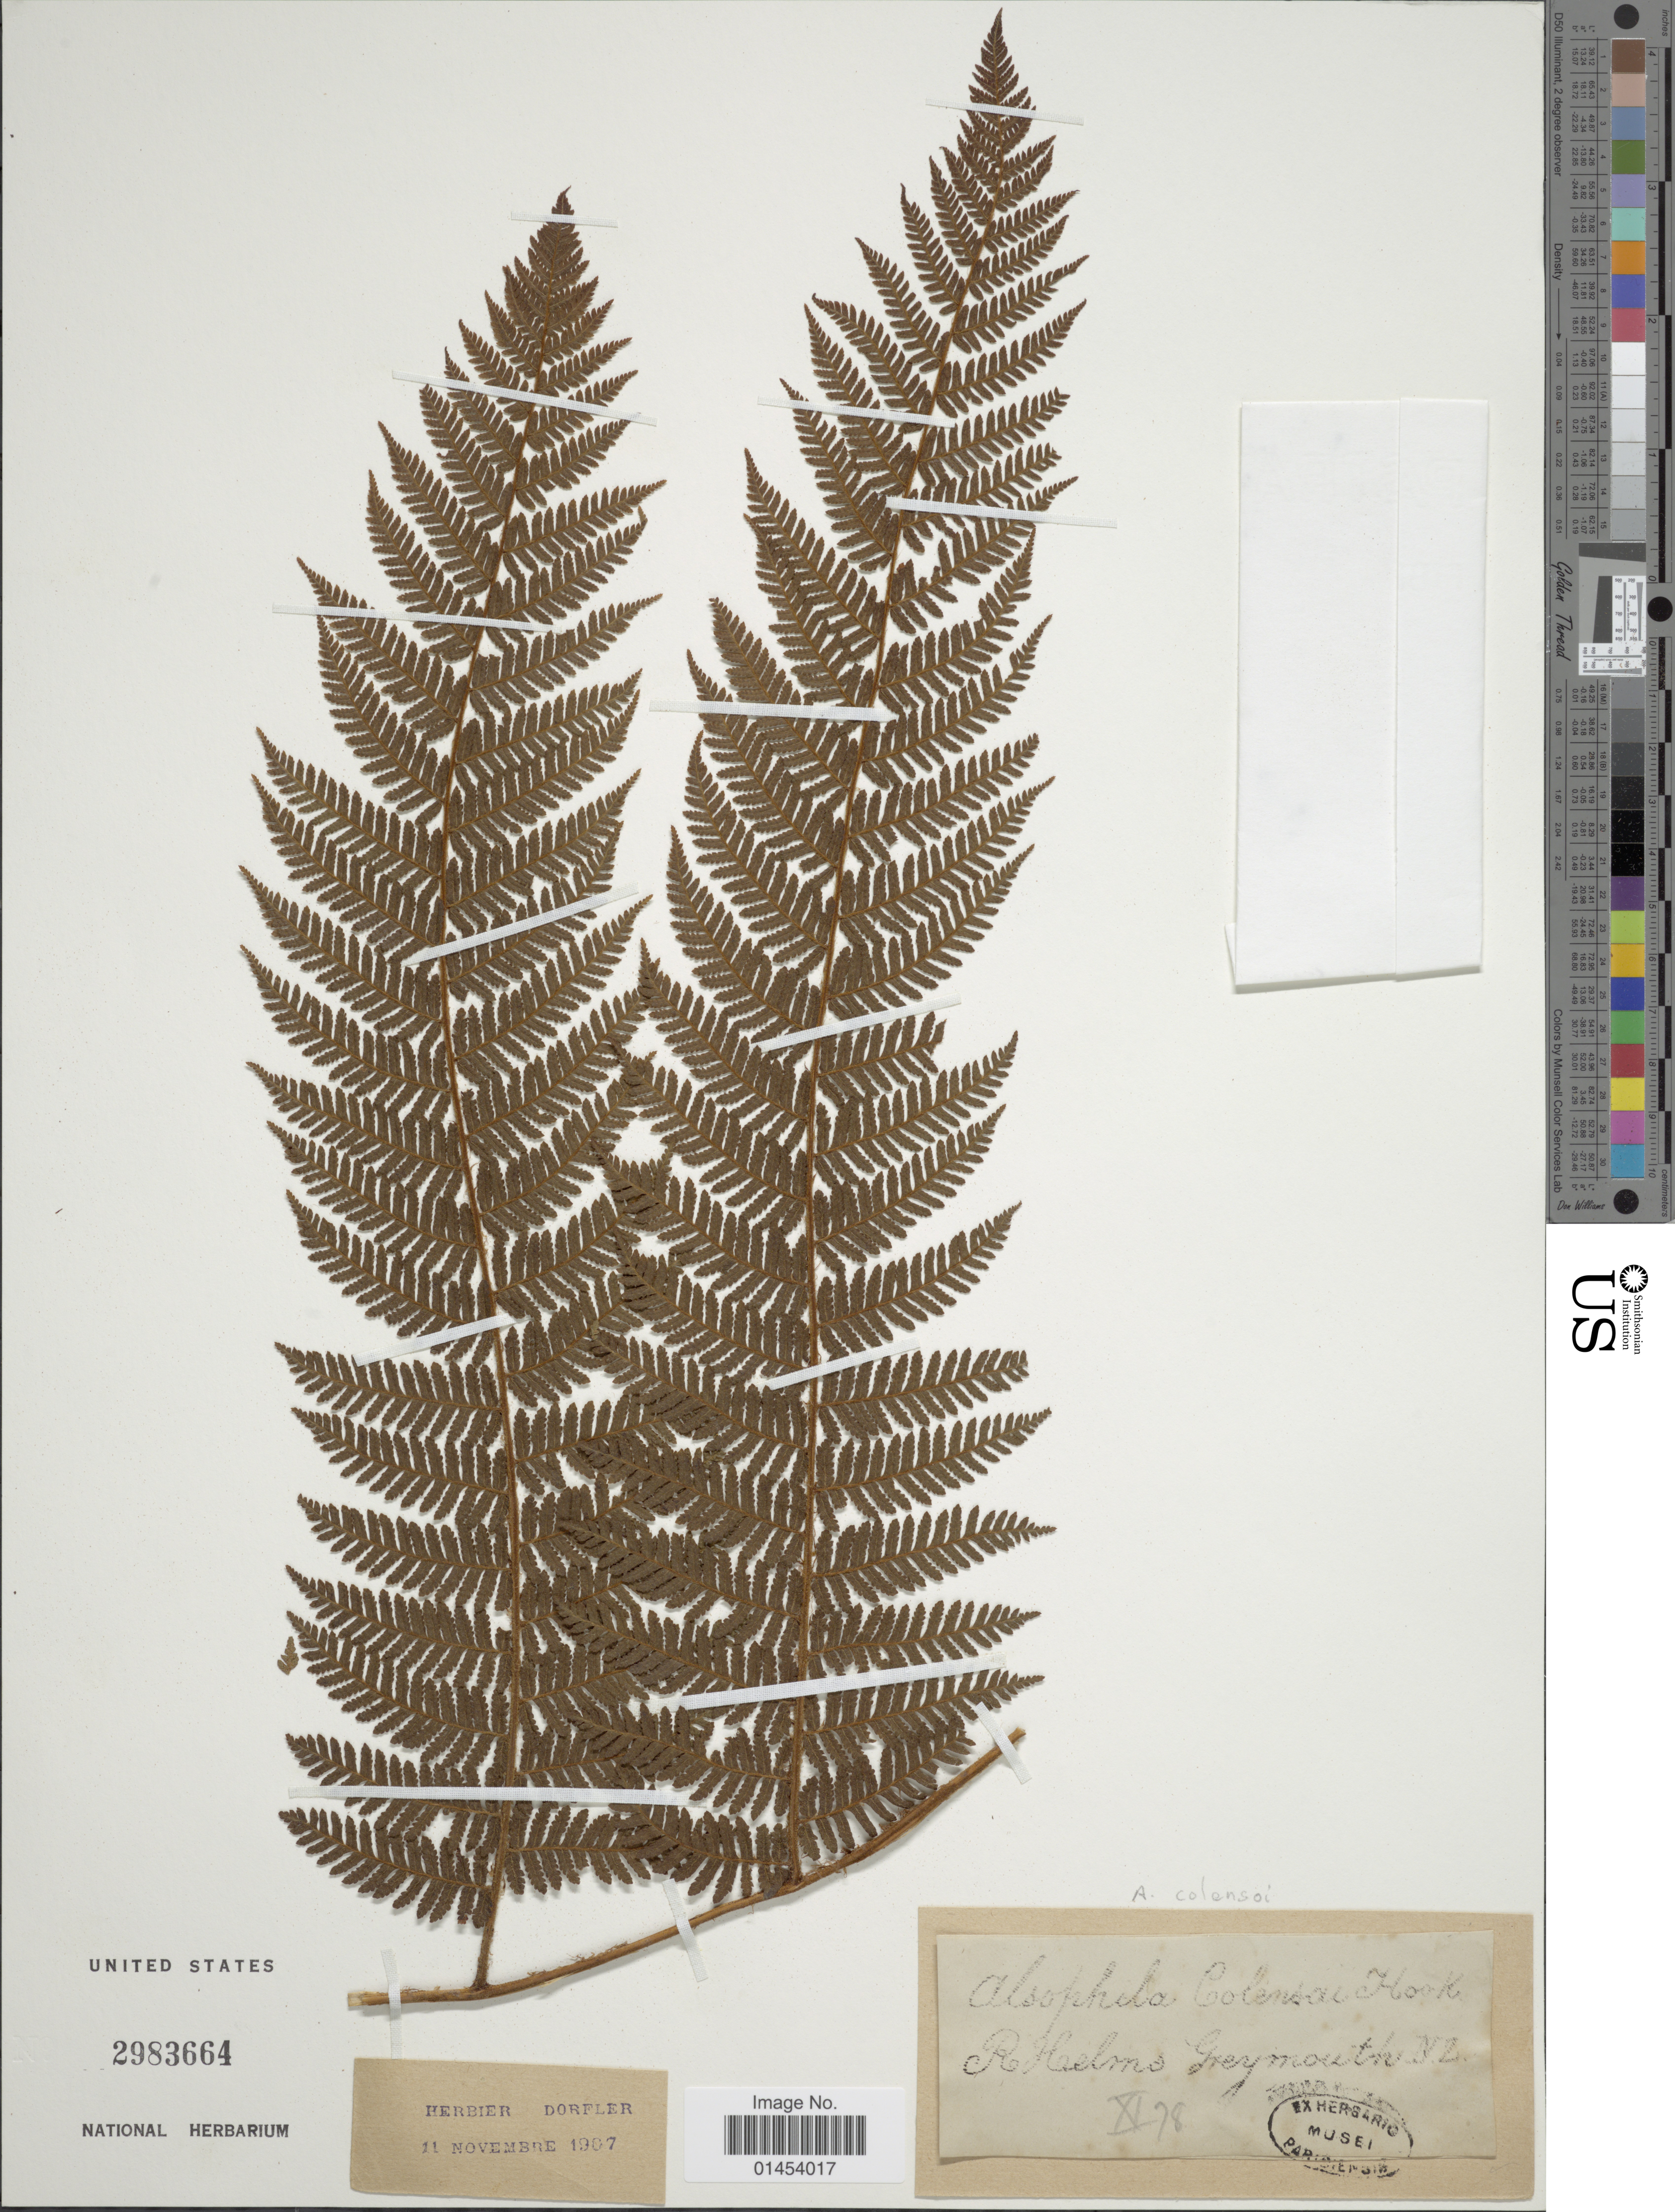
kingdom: Plantae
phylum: Tracheophyta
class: Polypodiopsida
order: Cyatheales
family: Cyatheaceae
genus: Cyathea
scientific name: Cyathea colensoi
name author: (Hook. f.) Domin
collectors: R. Helms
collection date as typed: Transcribed d/m/y: /11/78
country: New Zealand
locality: Greymouth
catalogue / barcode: US 2983664